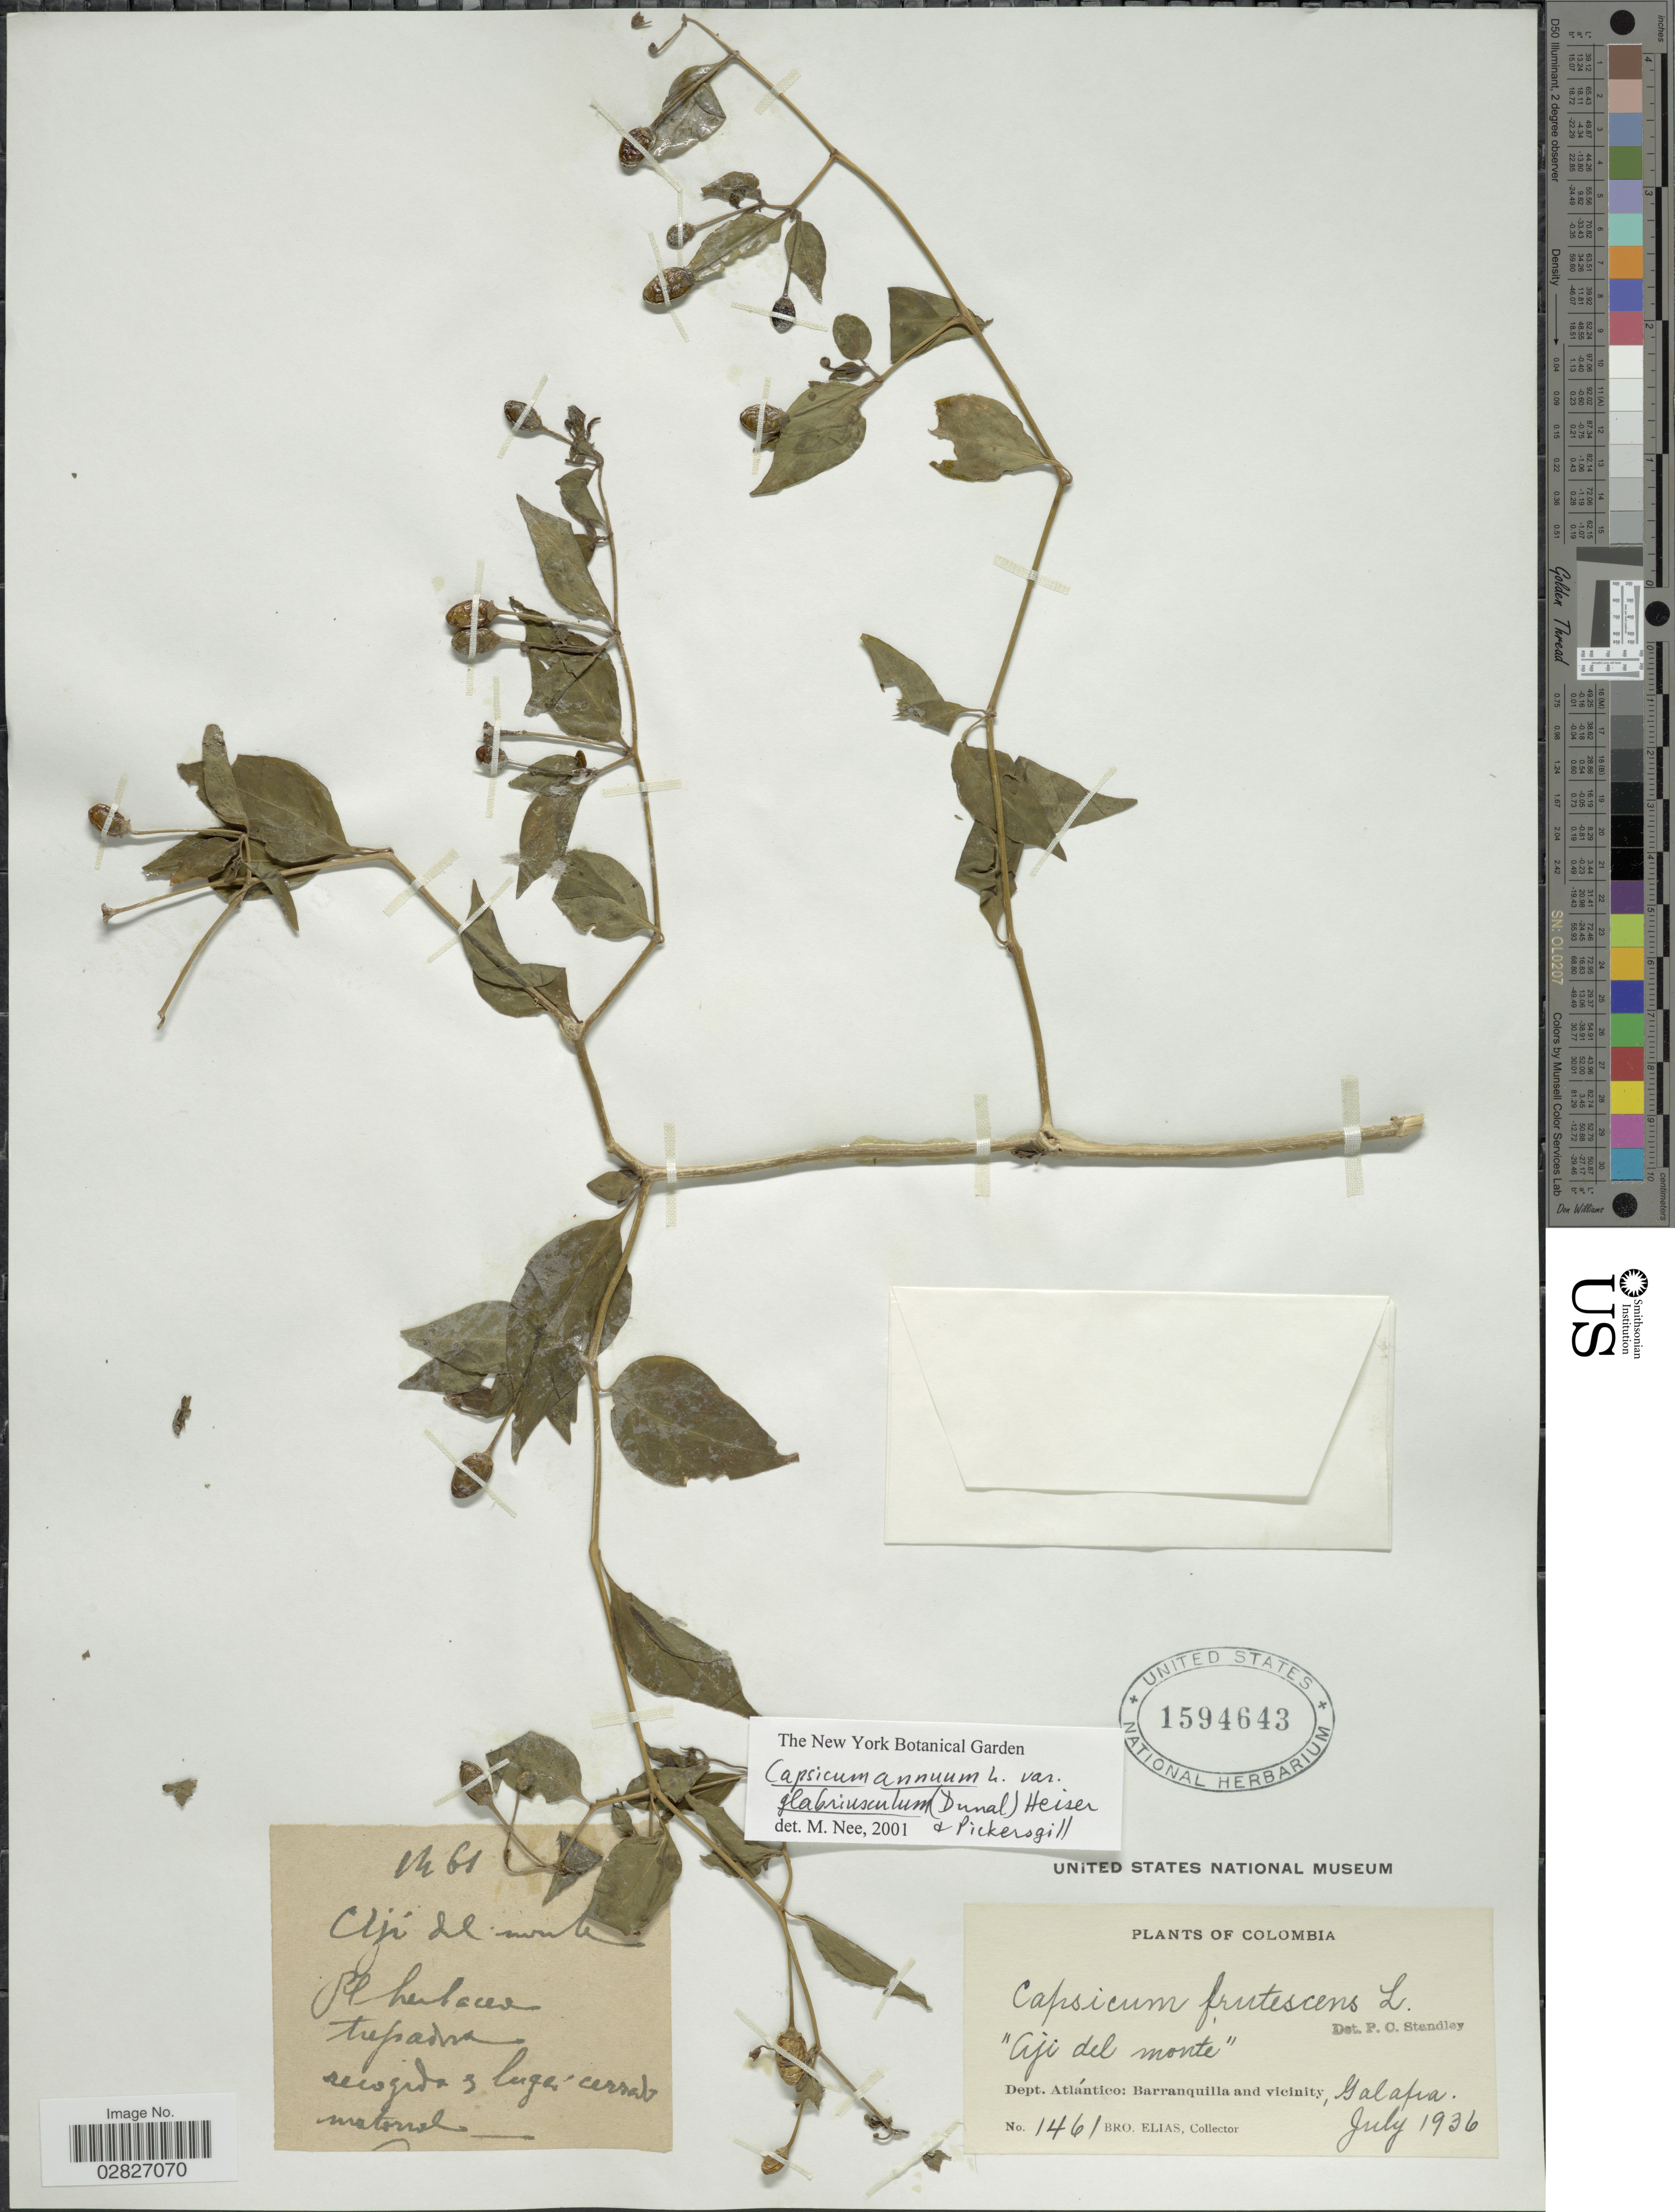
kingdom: Plantae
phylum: Tracheophyta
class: Magnoliopsida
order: Solanales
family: Solanaceae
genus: Capsicum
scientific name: Capsicum annuum var. glabriusculum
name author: (Dunal) Heiser & Pickersgill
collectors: Bro. Elias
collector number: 1461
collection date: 1936-07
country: Colombia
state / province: Atlántico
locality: Dept. Atlántico, Barranquilla and vicinity, Galapa.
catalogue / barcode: US 1594643